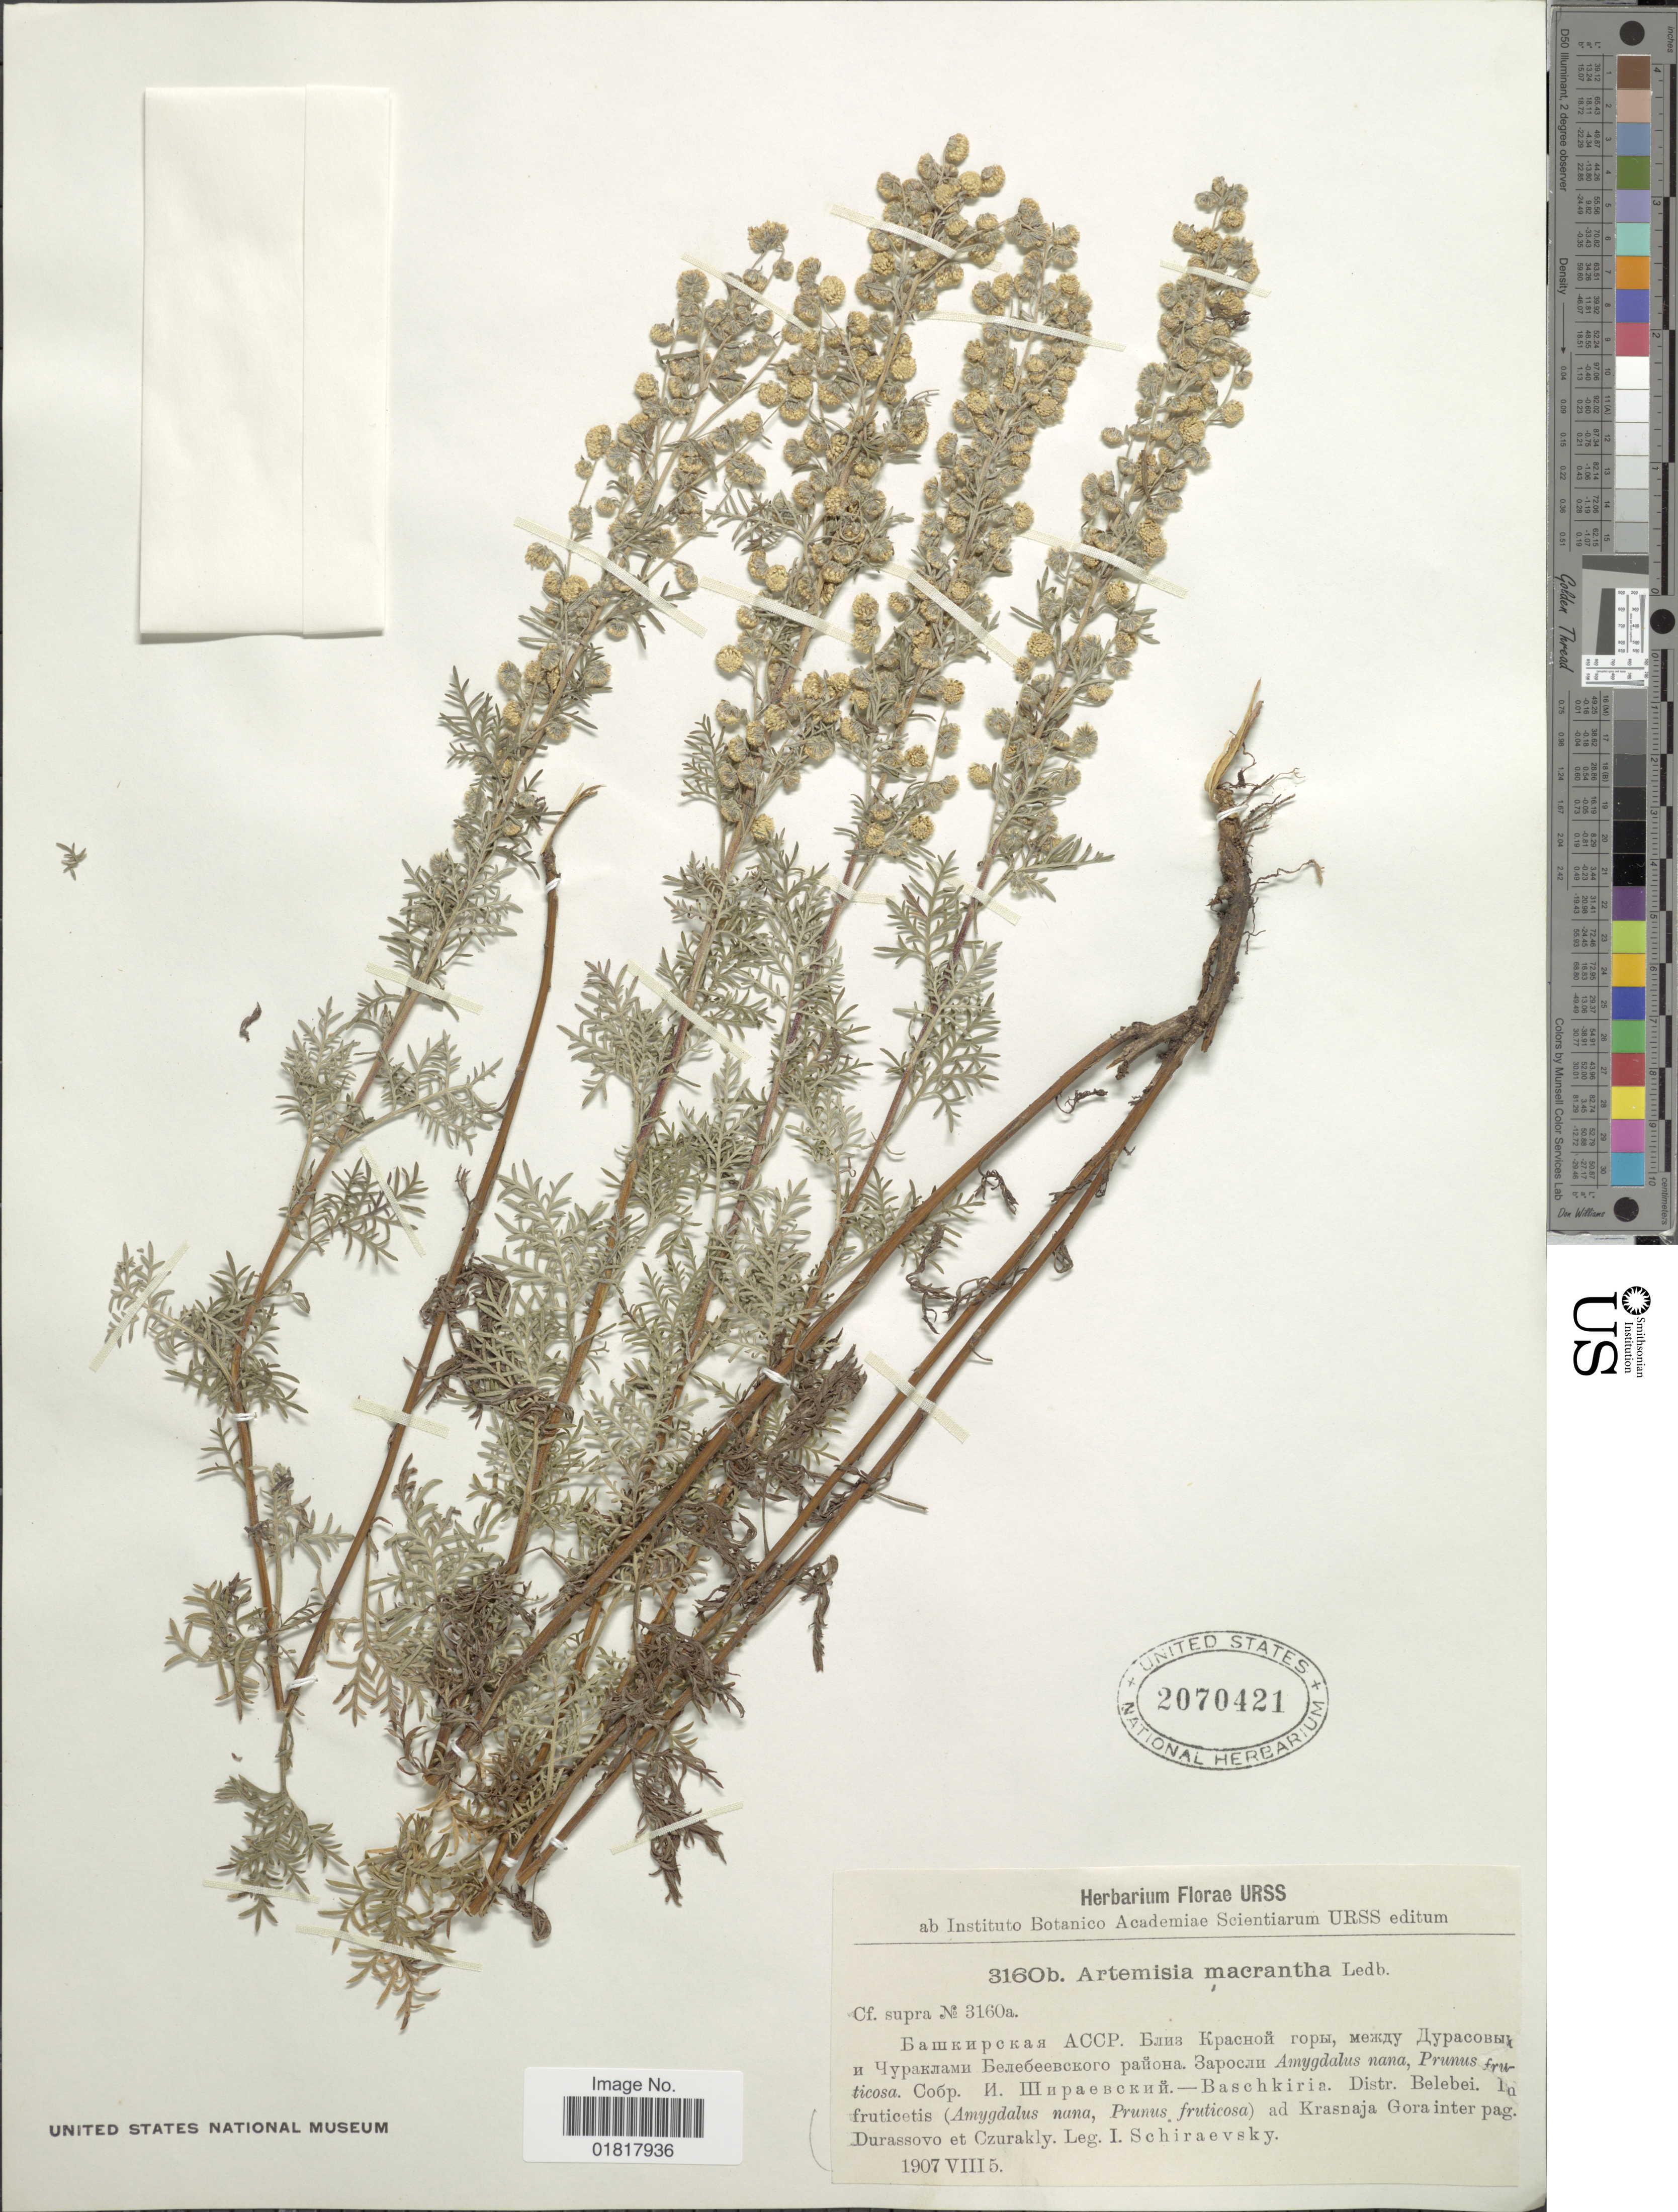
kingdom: Plantae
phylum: Tracheophyta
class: Magnoliopsida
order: Asterales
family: Asteraceae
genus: Artemisia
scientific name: Artemisia macrantha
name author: Ledeb.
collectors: I. Schiraevsky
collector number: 3160b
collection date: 1907-08-05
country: Russian Federation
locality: Baschkiria, distr. Belebei, la fruticetis, ad Krasnaja Gora inter pag. Durassovo et Czurakly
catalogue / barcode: US 2070421